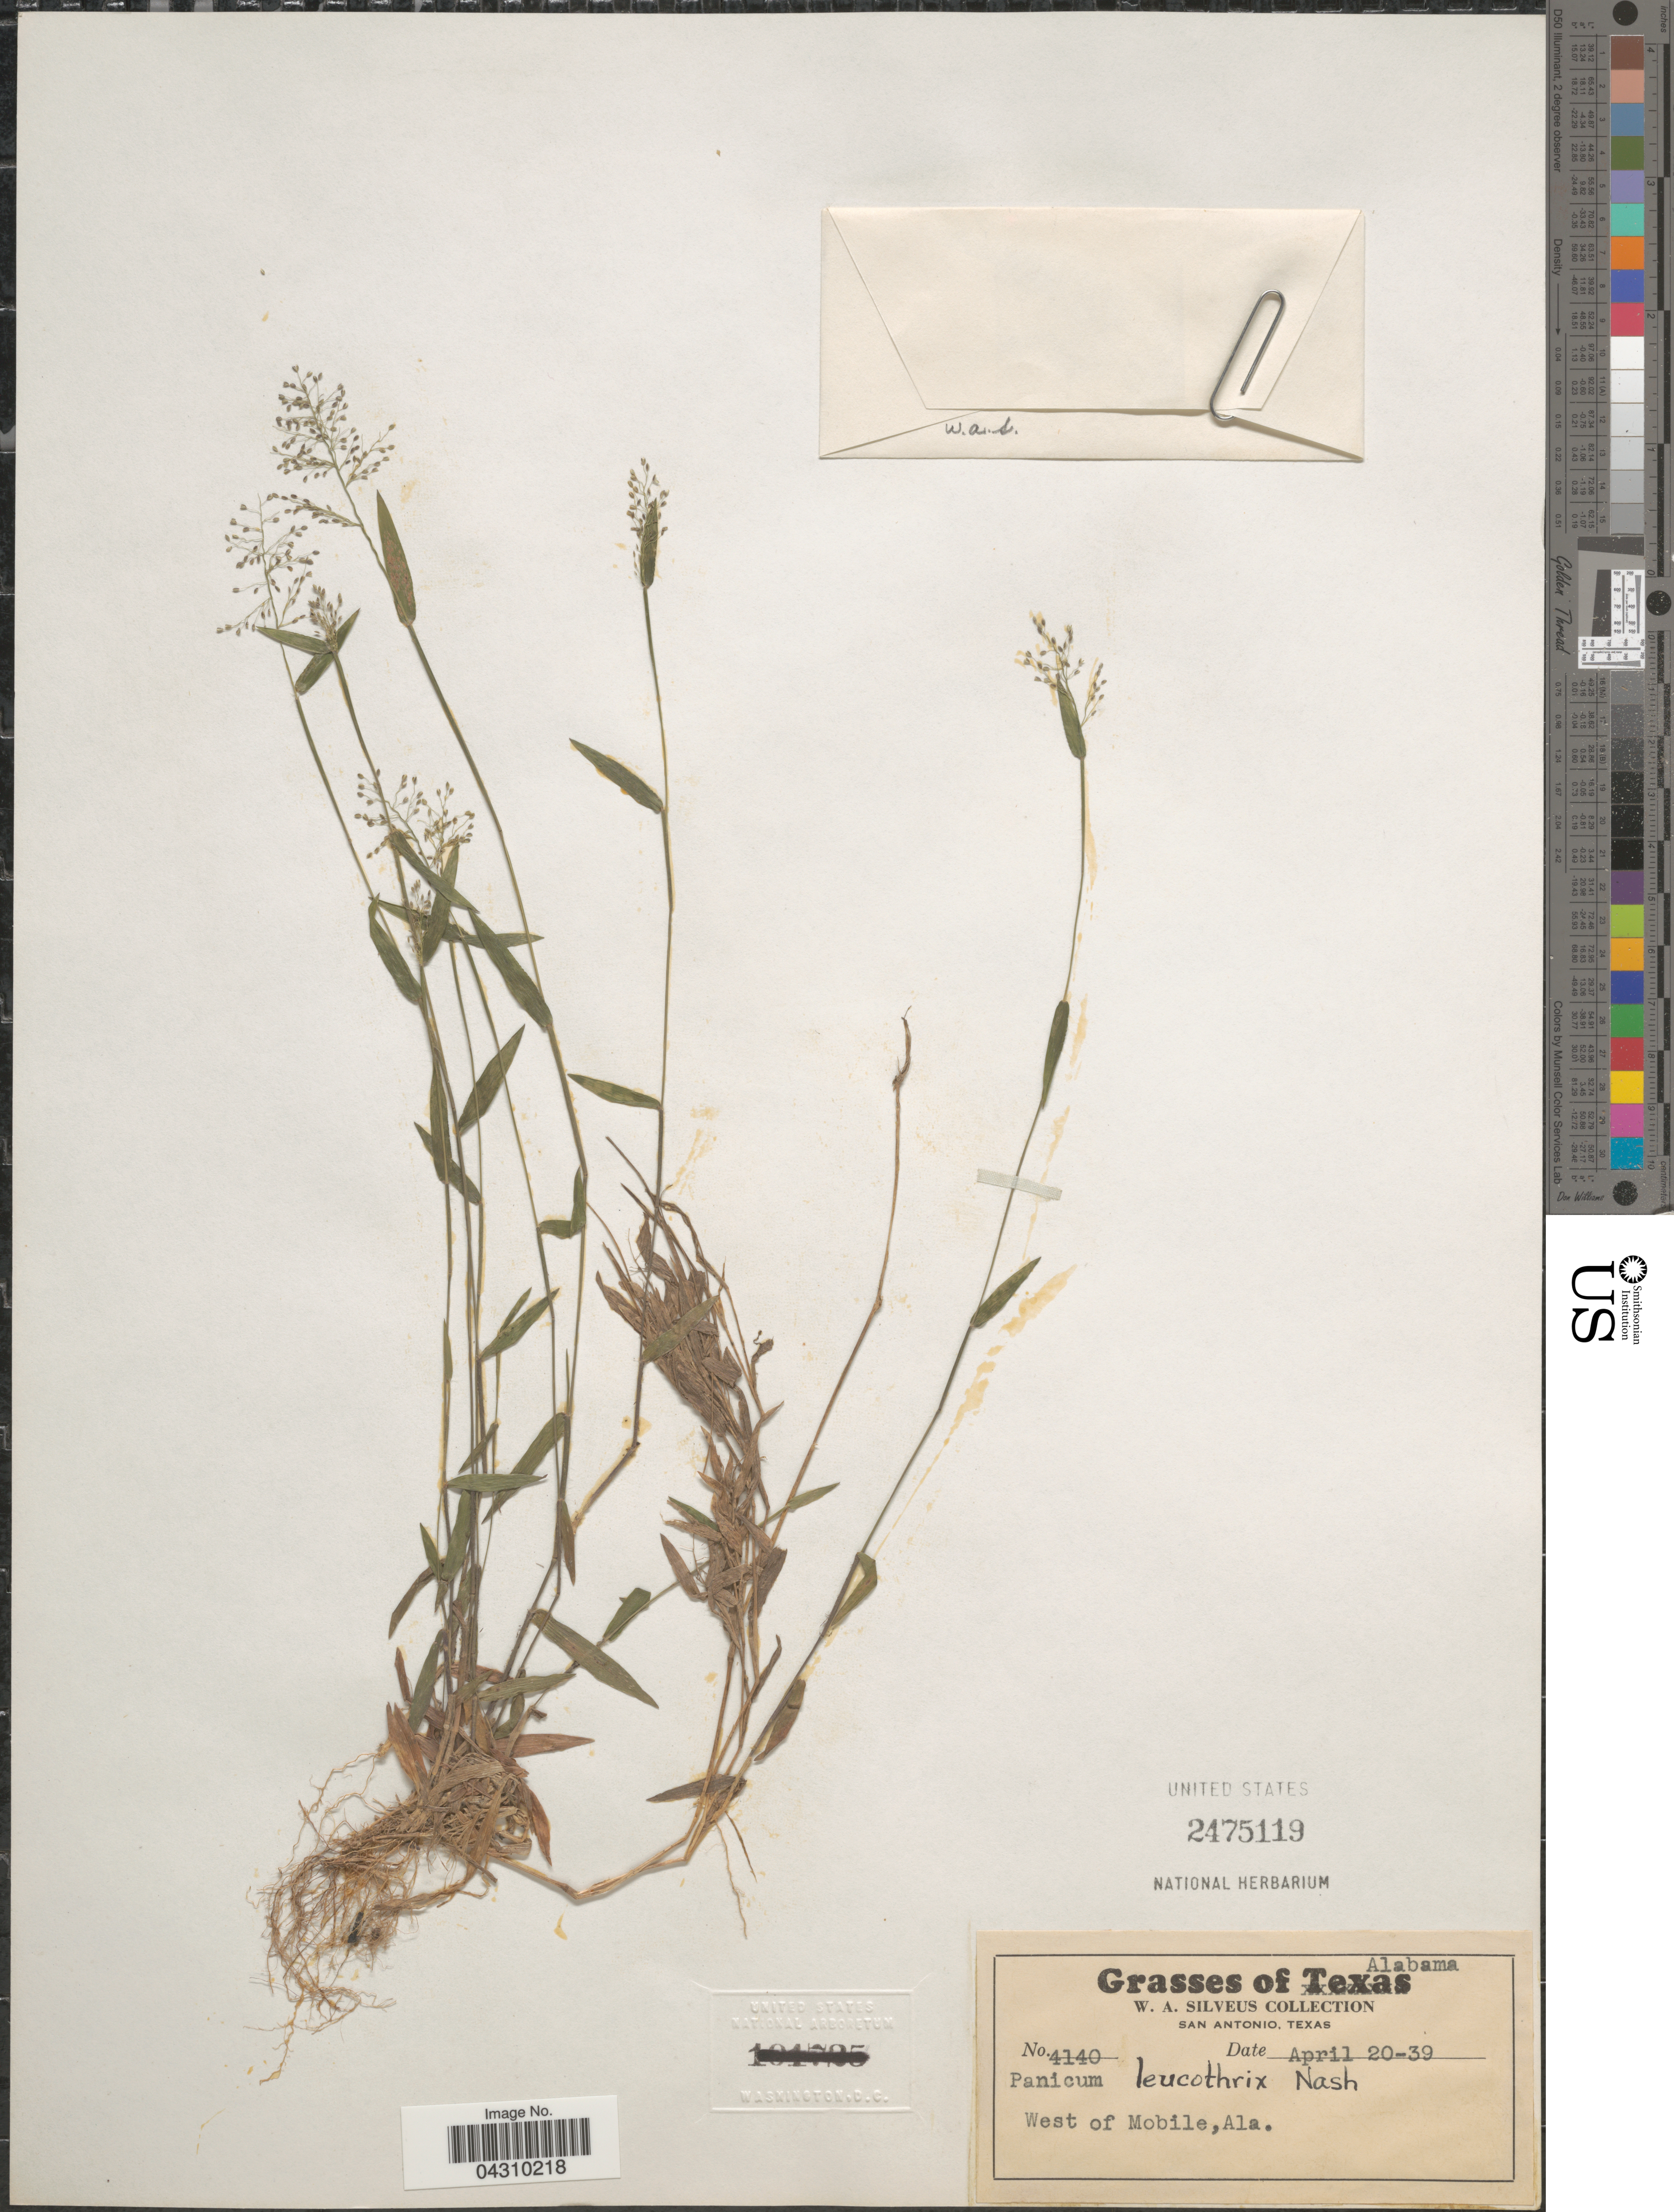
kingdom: Plantae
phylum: Tracheophyta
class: Liliopsida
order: Poales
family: Poaceae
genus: Dichanthelium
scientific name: Dichanthelium acuminatum var. acuminatum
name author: (Sw.) Gould & C.A. Clark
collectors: W. Silveus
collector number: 4140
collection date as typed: Transcribed d/m/y: 20/4/39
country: United States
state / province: Alabama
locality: West of Mobile.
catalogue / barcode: US 2475119